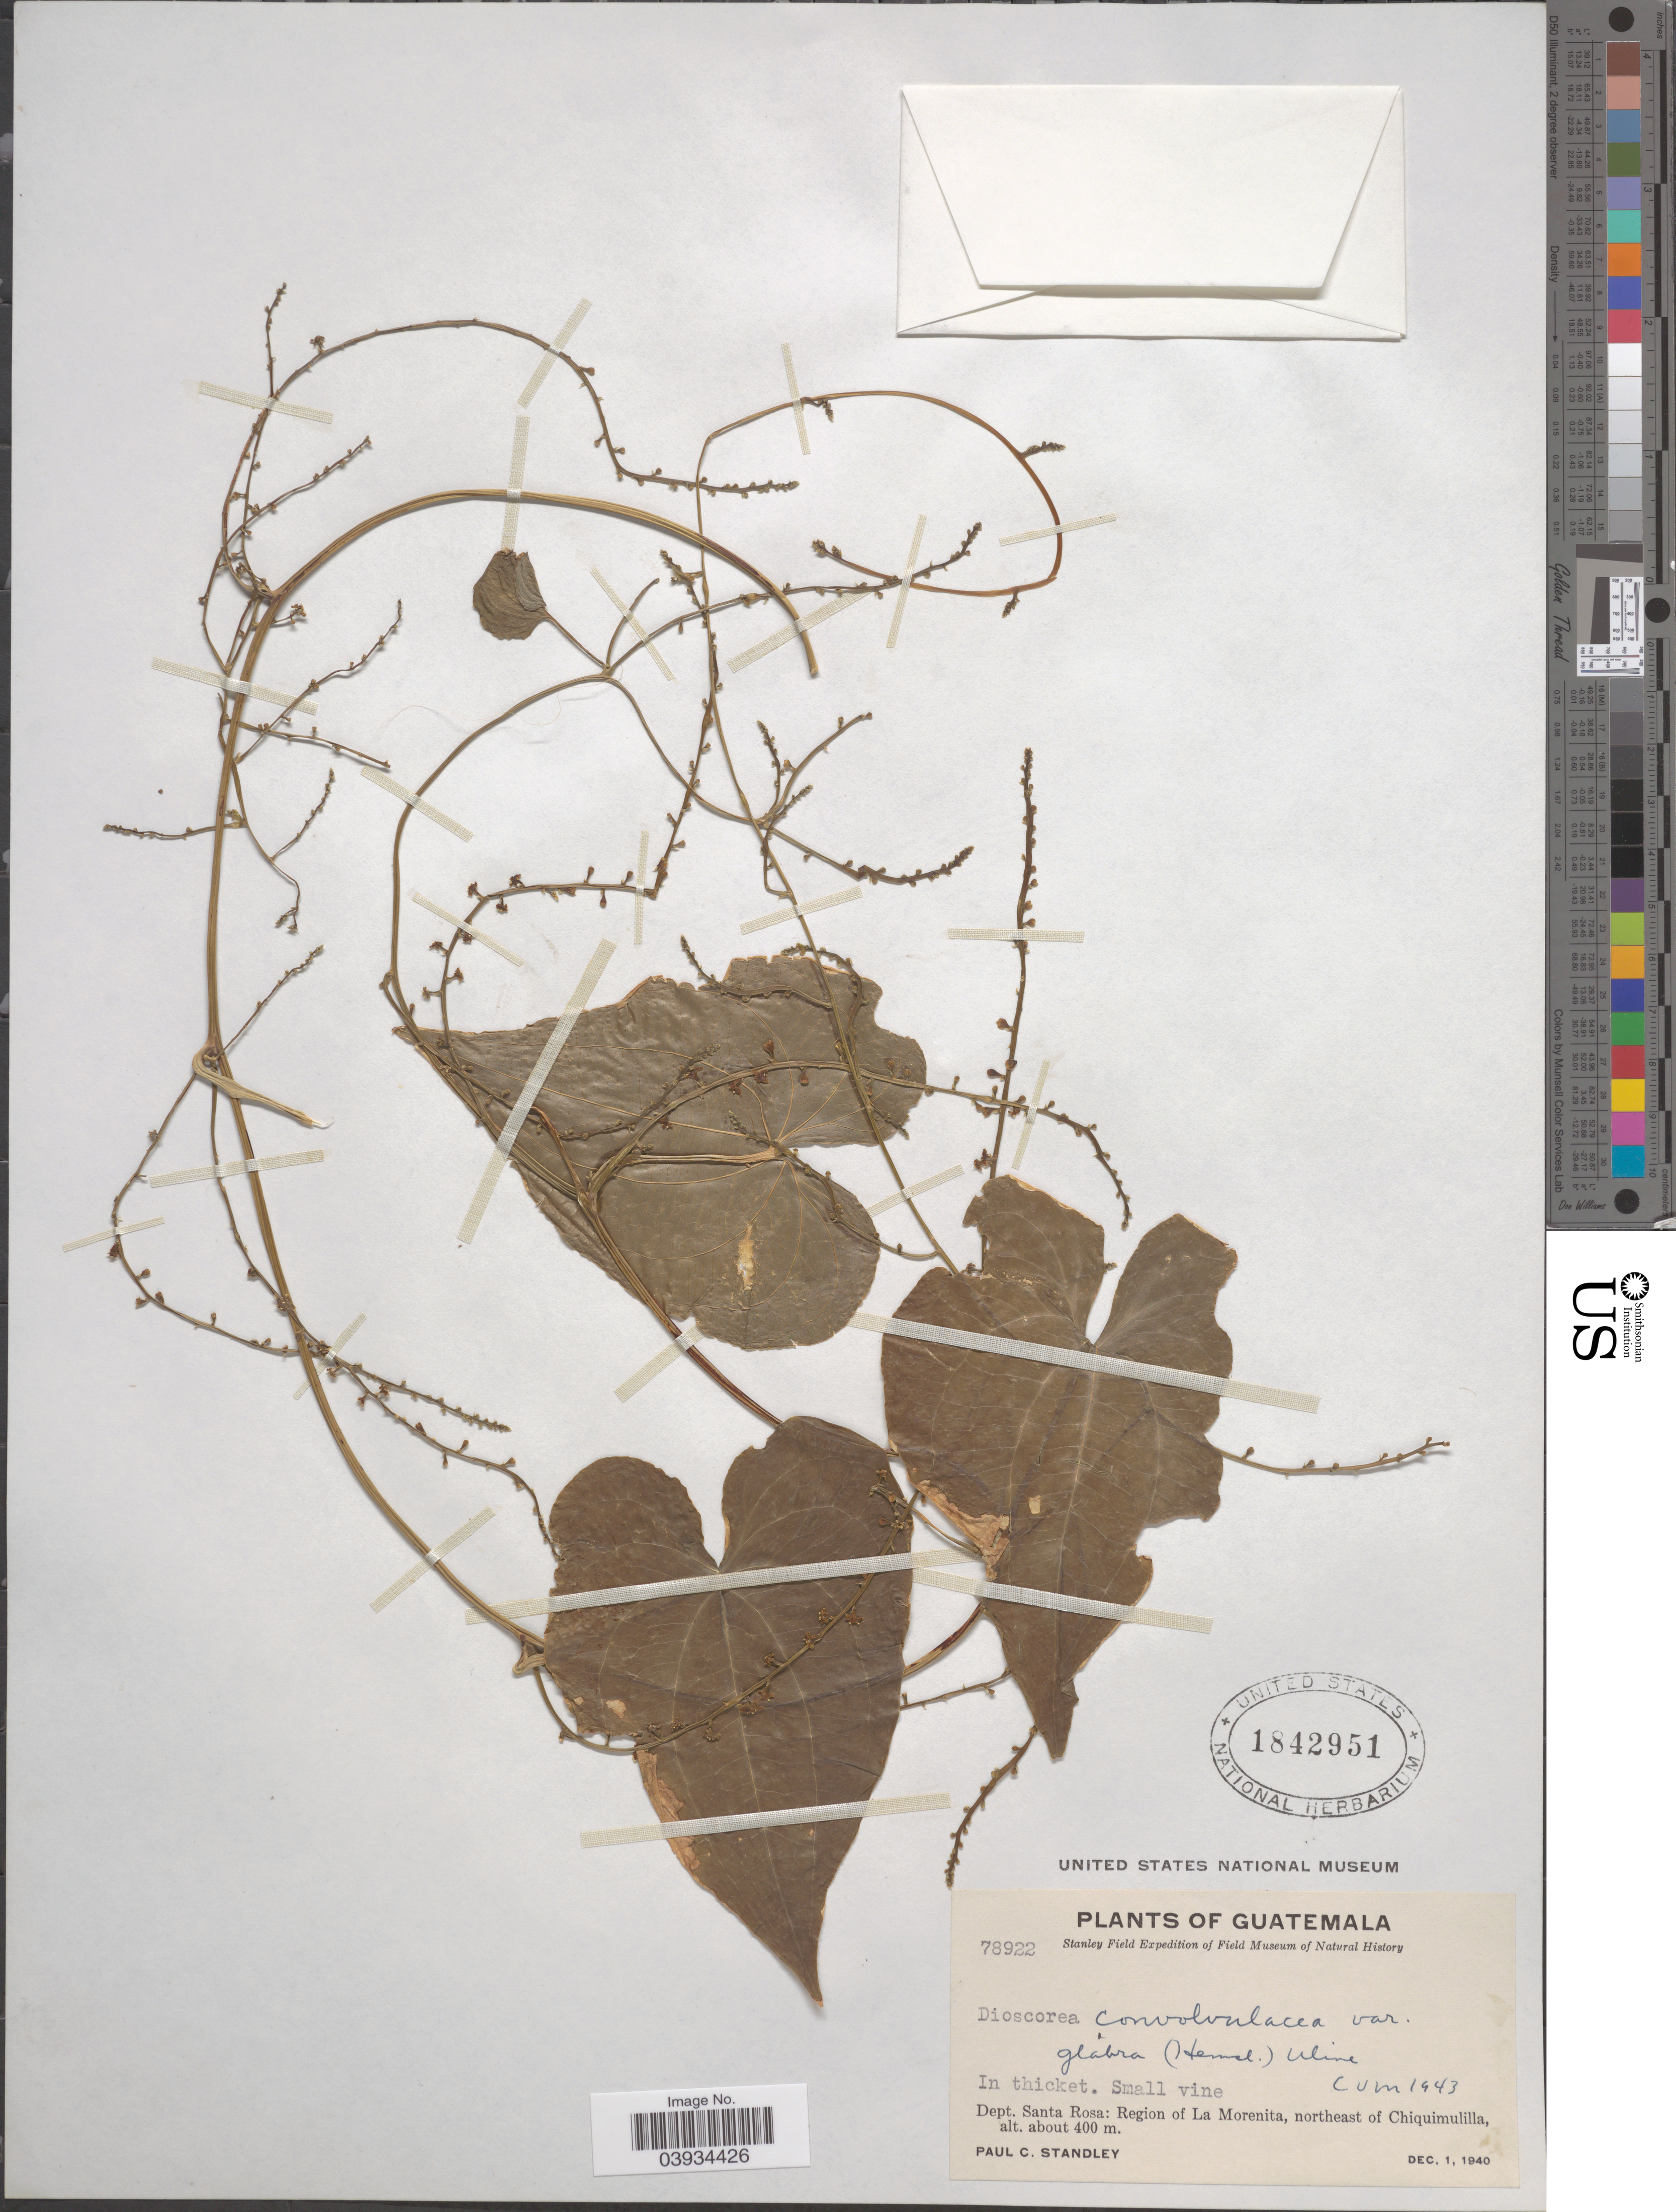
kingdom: Plantae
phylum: Tracheophyta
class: Liliopsida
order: Dioscoreales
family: Dioscoreaceae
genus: Dioscorea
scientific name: Dioscorea convolvulacea var. glabra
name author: (Hemsl.) Uline ex R. Knuth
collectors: P. C. Standley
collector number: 78922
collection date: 1940-12-01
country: Guatemala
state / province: Santa Rosa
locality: Dept. Santa Rosa: Region of La Morenita, northeast of Chiquimulilla.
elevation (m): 400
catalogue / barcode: US 1842951